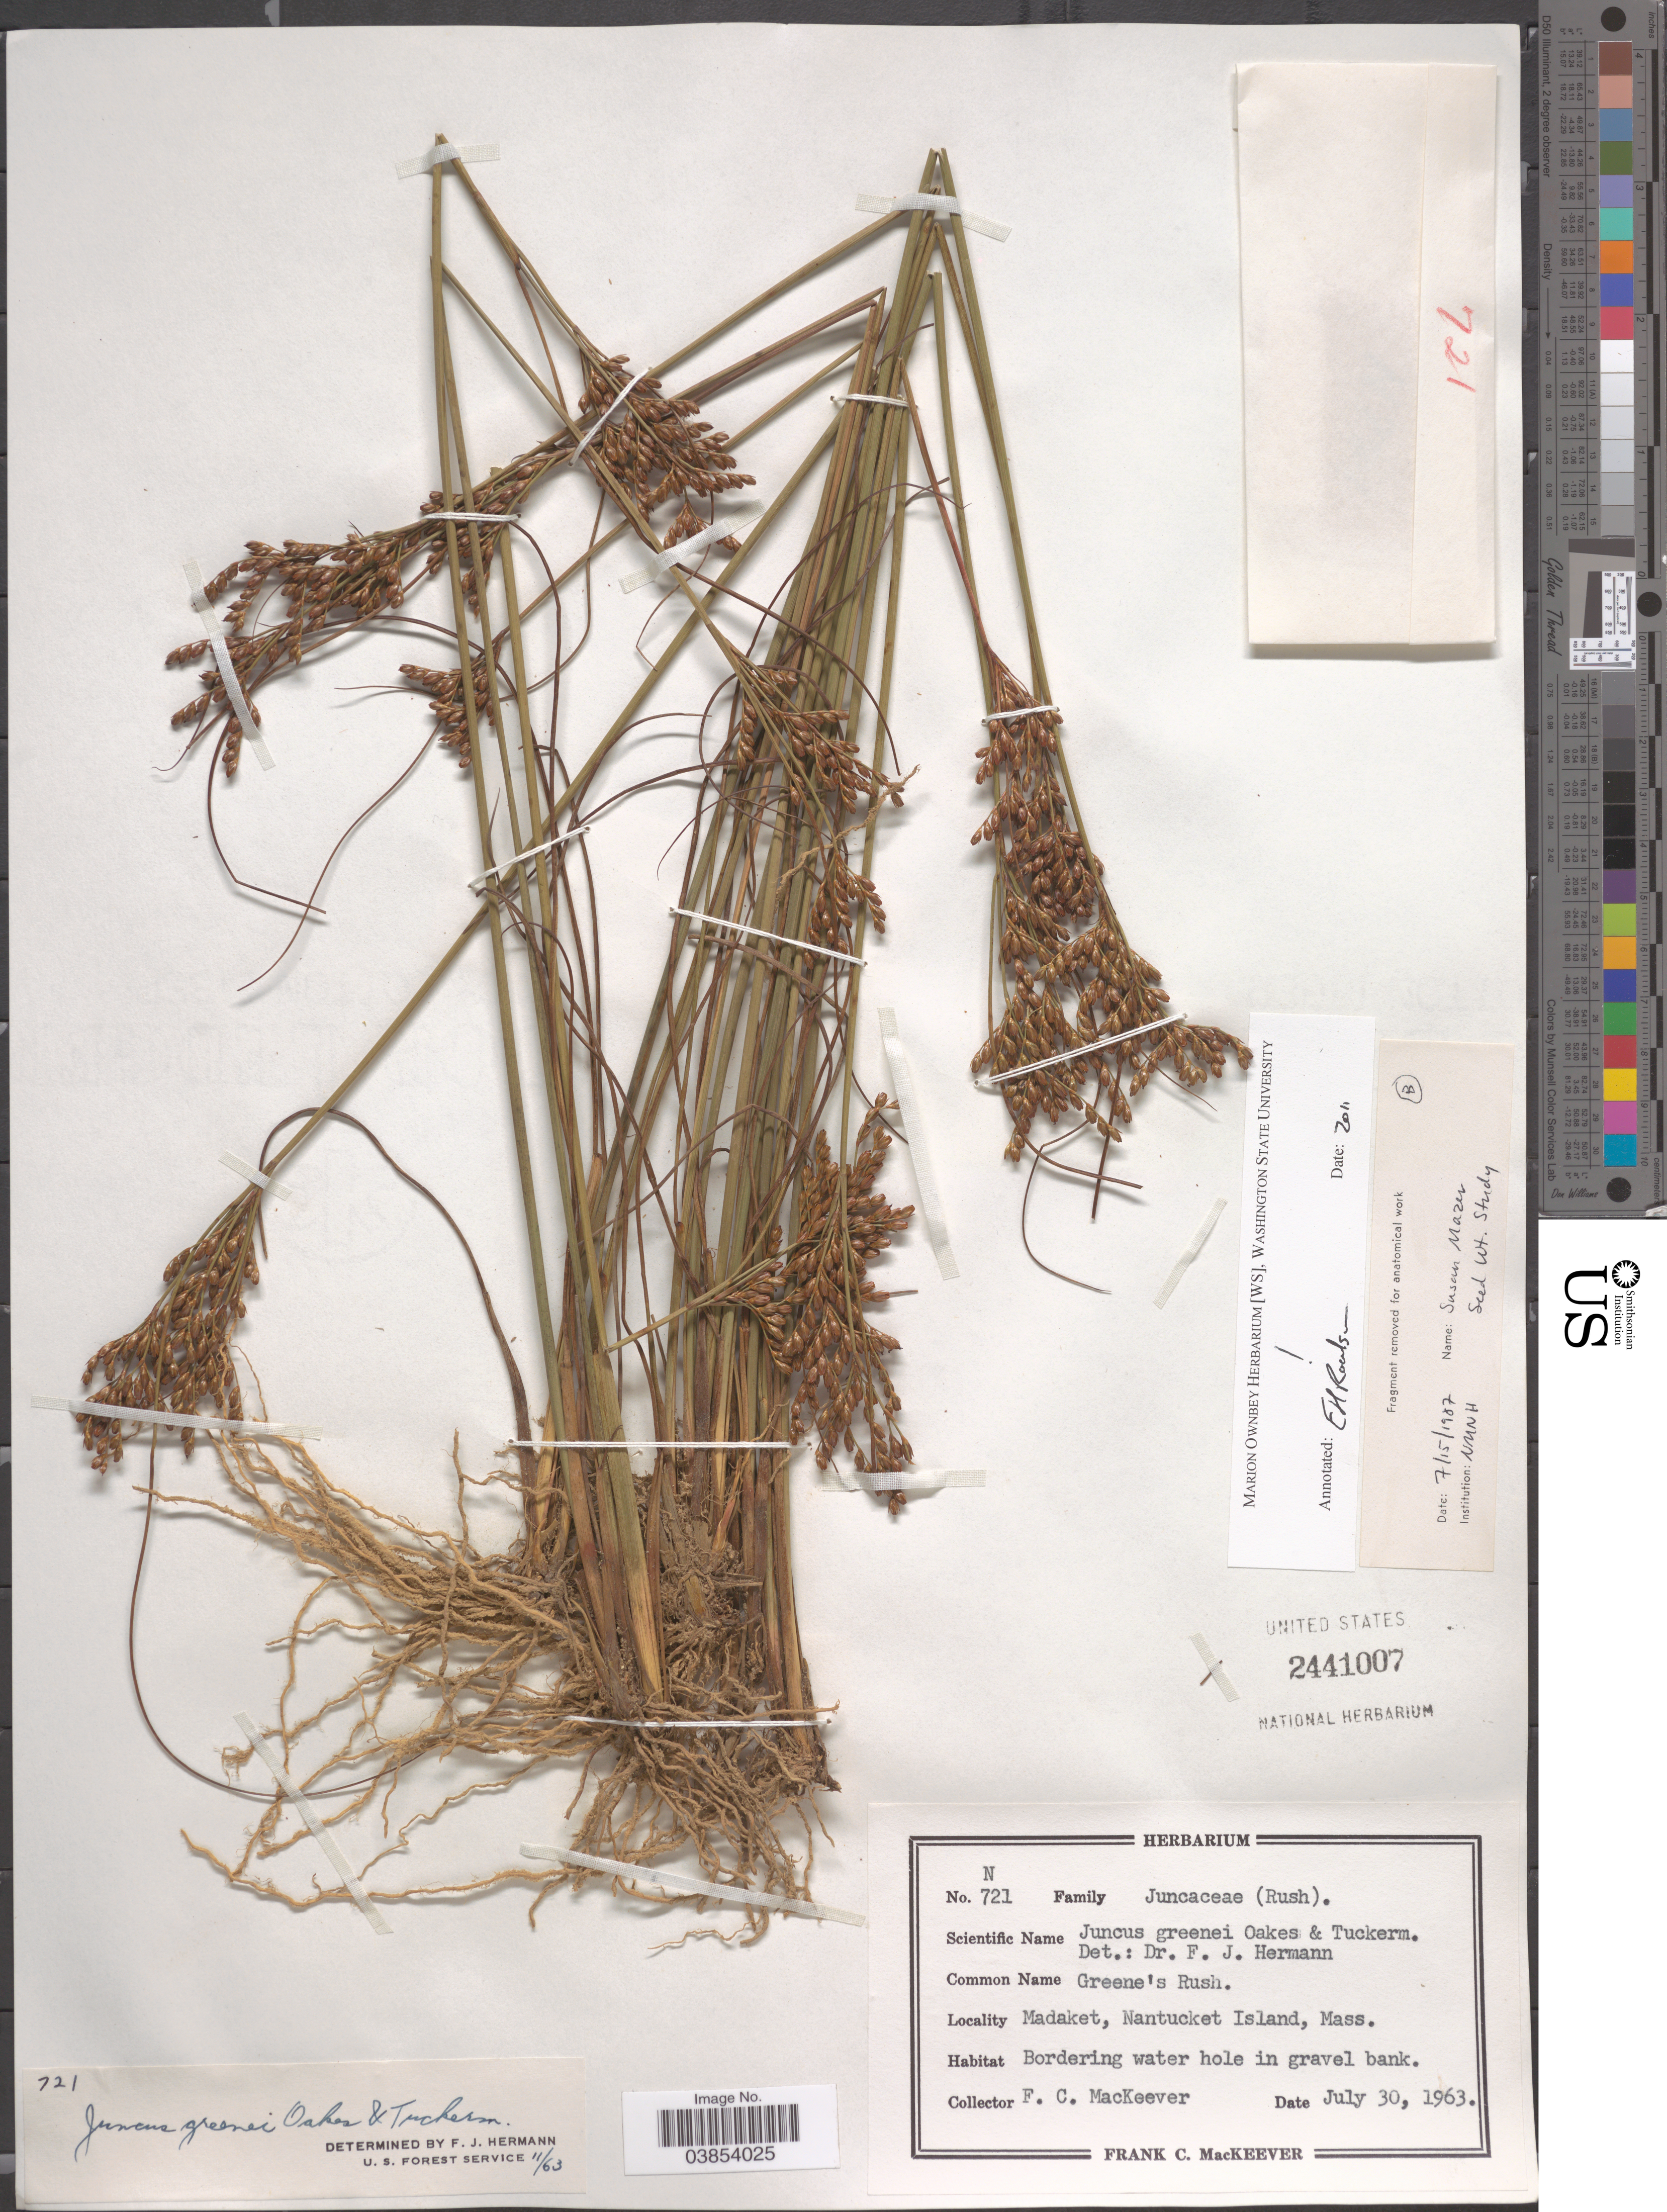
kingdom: Plantae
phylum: Tracheophyta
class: Liliopsida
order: Poales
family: Juncaceae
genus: Juncus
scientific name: Juncus greenei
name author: Oakes & Tuck.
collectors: F. Mackeever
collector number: N721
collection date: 1963-07-30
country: United States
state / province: Massachusetts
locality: Madaket, Nantucket Island.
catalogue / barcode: US 2441007